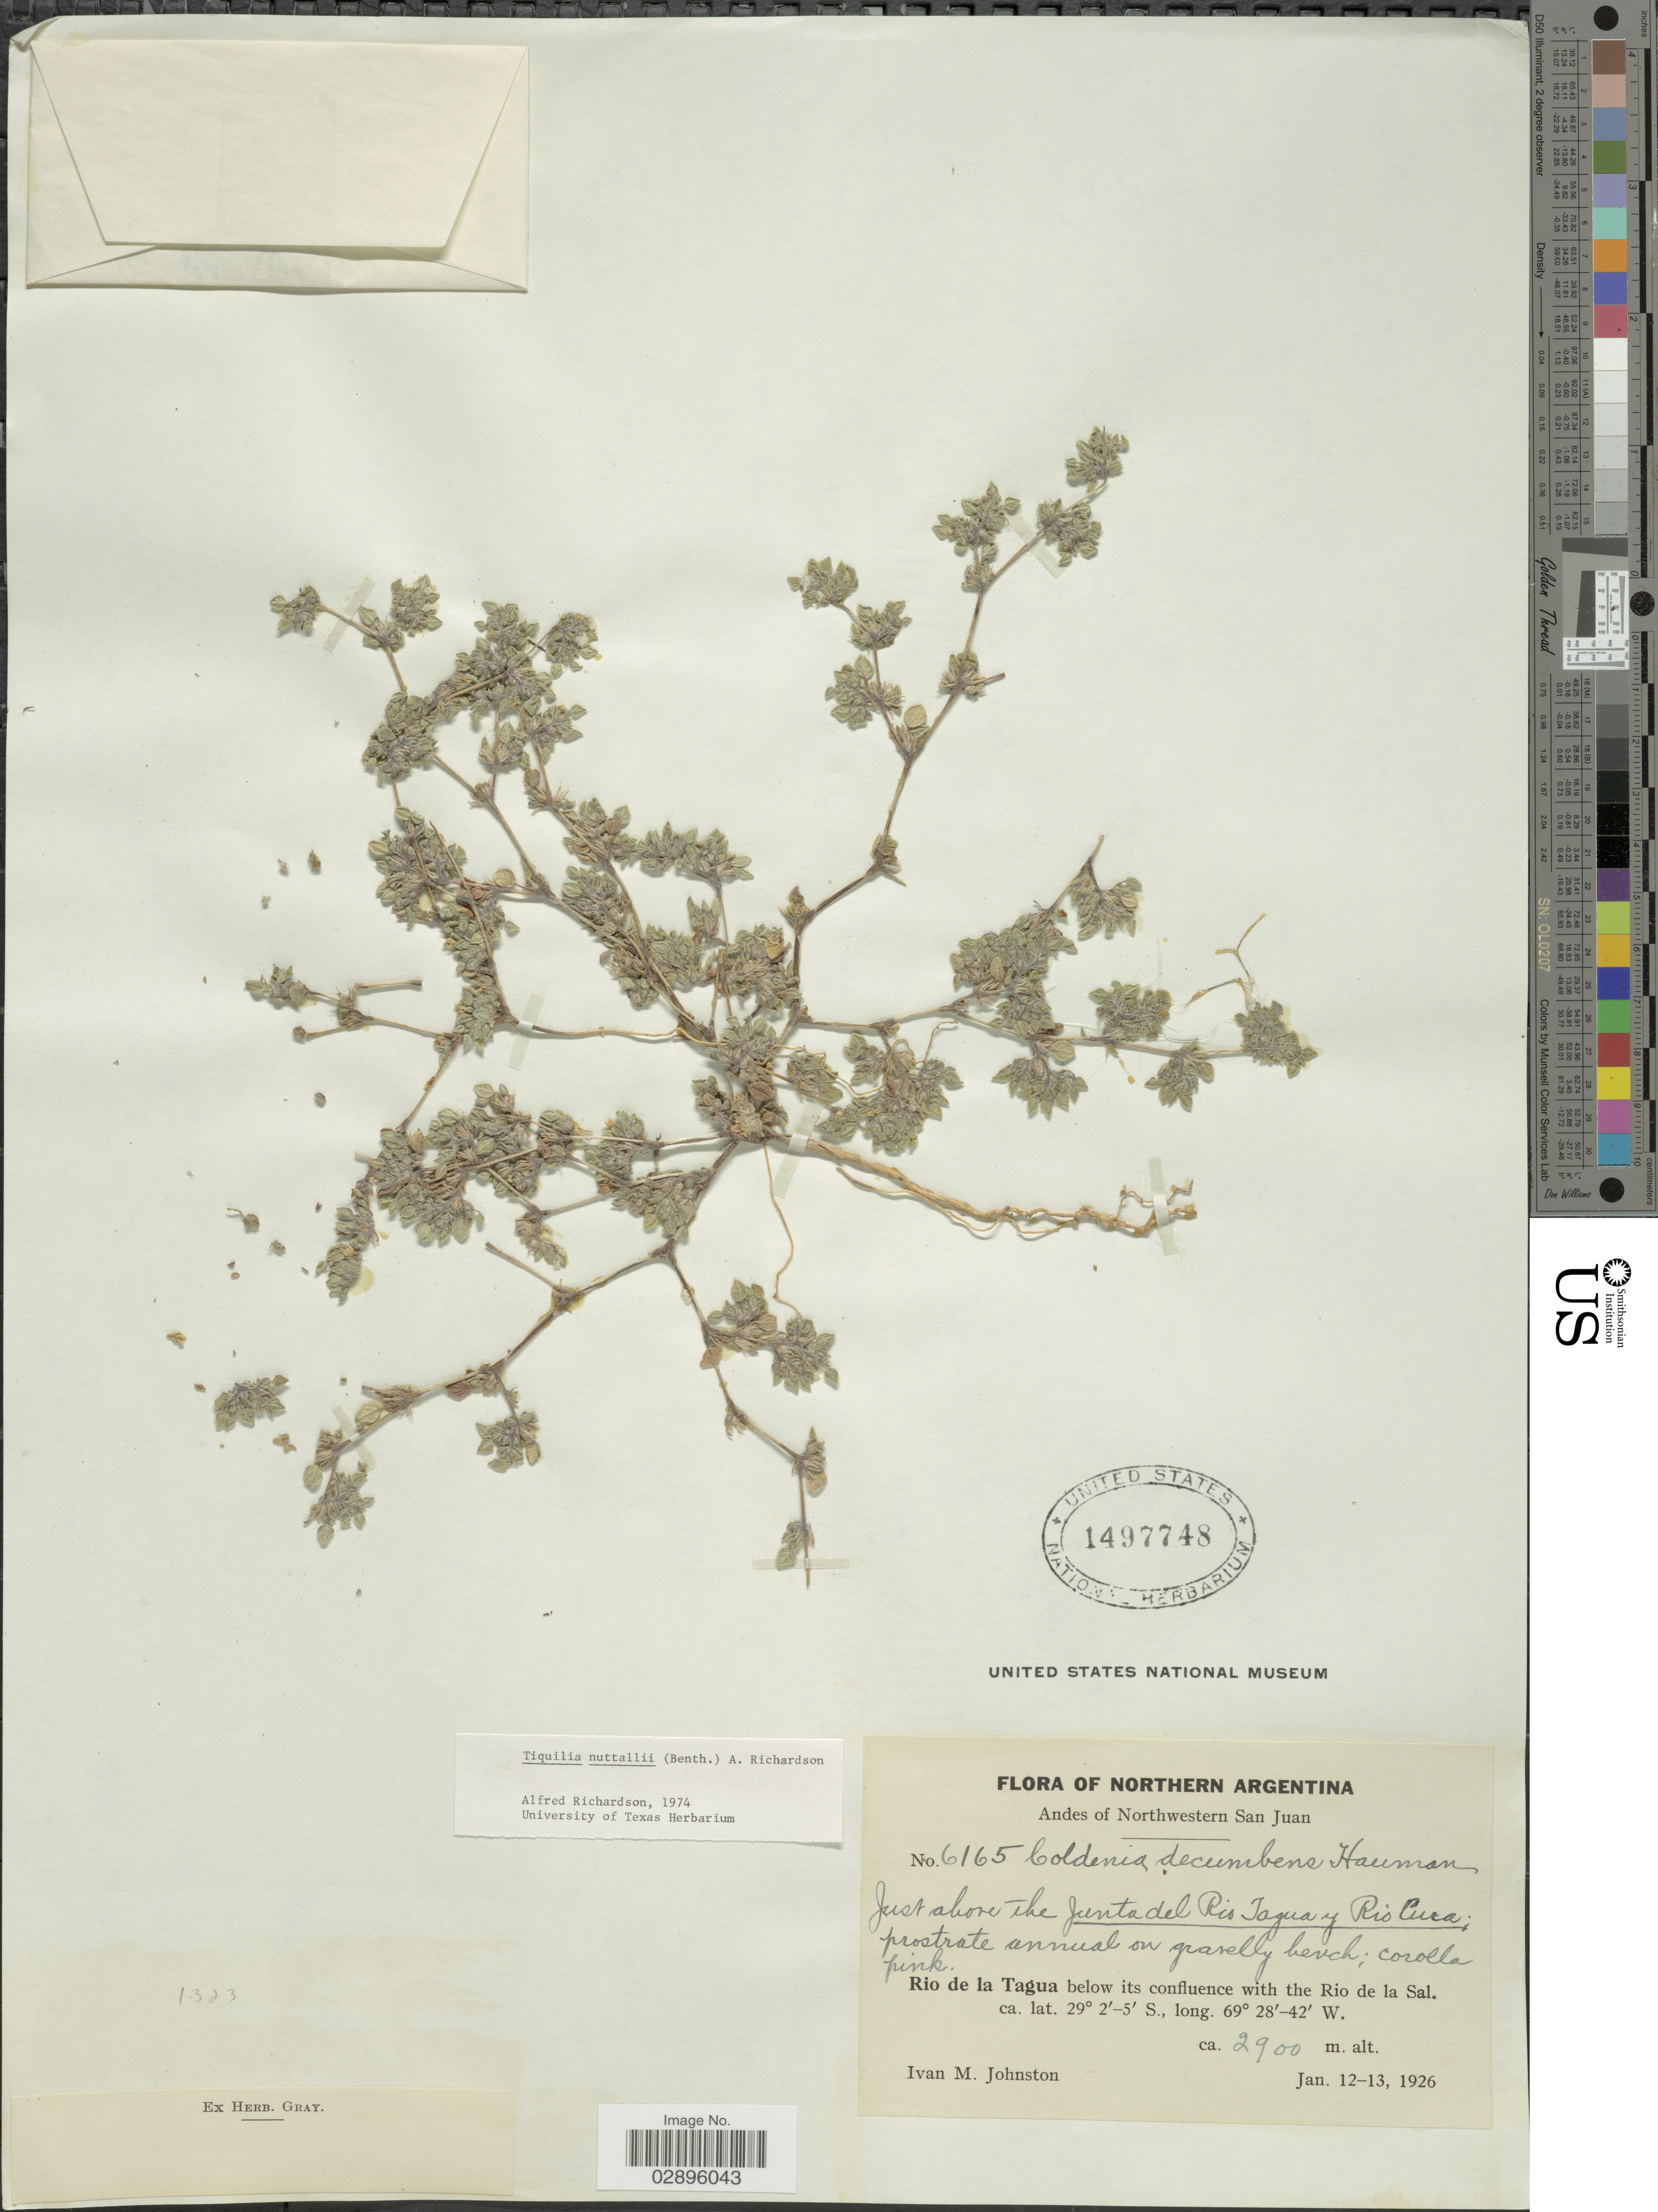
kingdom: Plantae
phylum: Tracheophyta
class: Magnoliopsida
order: Boraginales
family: Ehretiaceae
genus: Tiquilia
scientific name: Tiquilia nuttallii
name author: (Hook.) A.T. Richardson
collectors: I.M. Johnston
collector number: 6165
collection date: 1926-01-12/1926-01-13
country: Argentina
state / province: San Juan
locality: Andes of Northwestern San Juan. Just above the junta del Rio Tagua y Rio Cura; Rio de la Tagua below its confluence with the Rio de la Sal.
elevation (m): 2900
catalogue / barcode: US 1497748